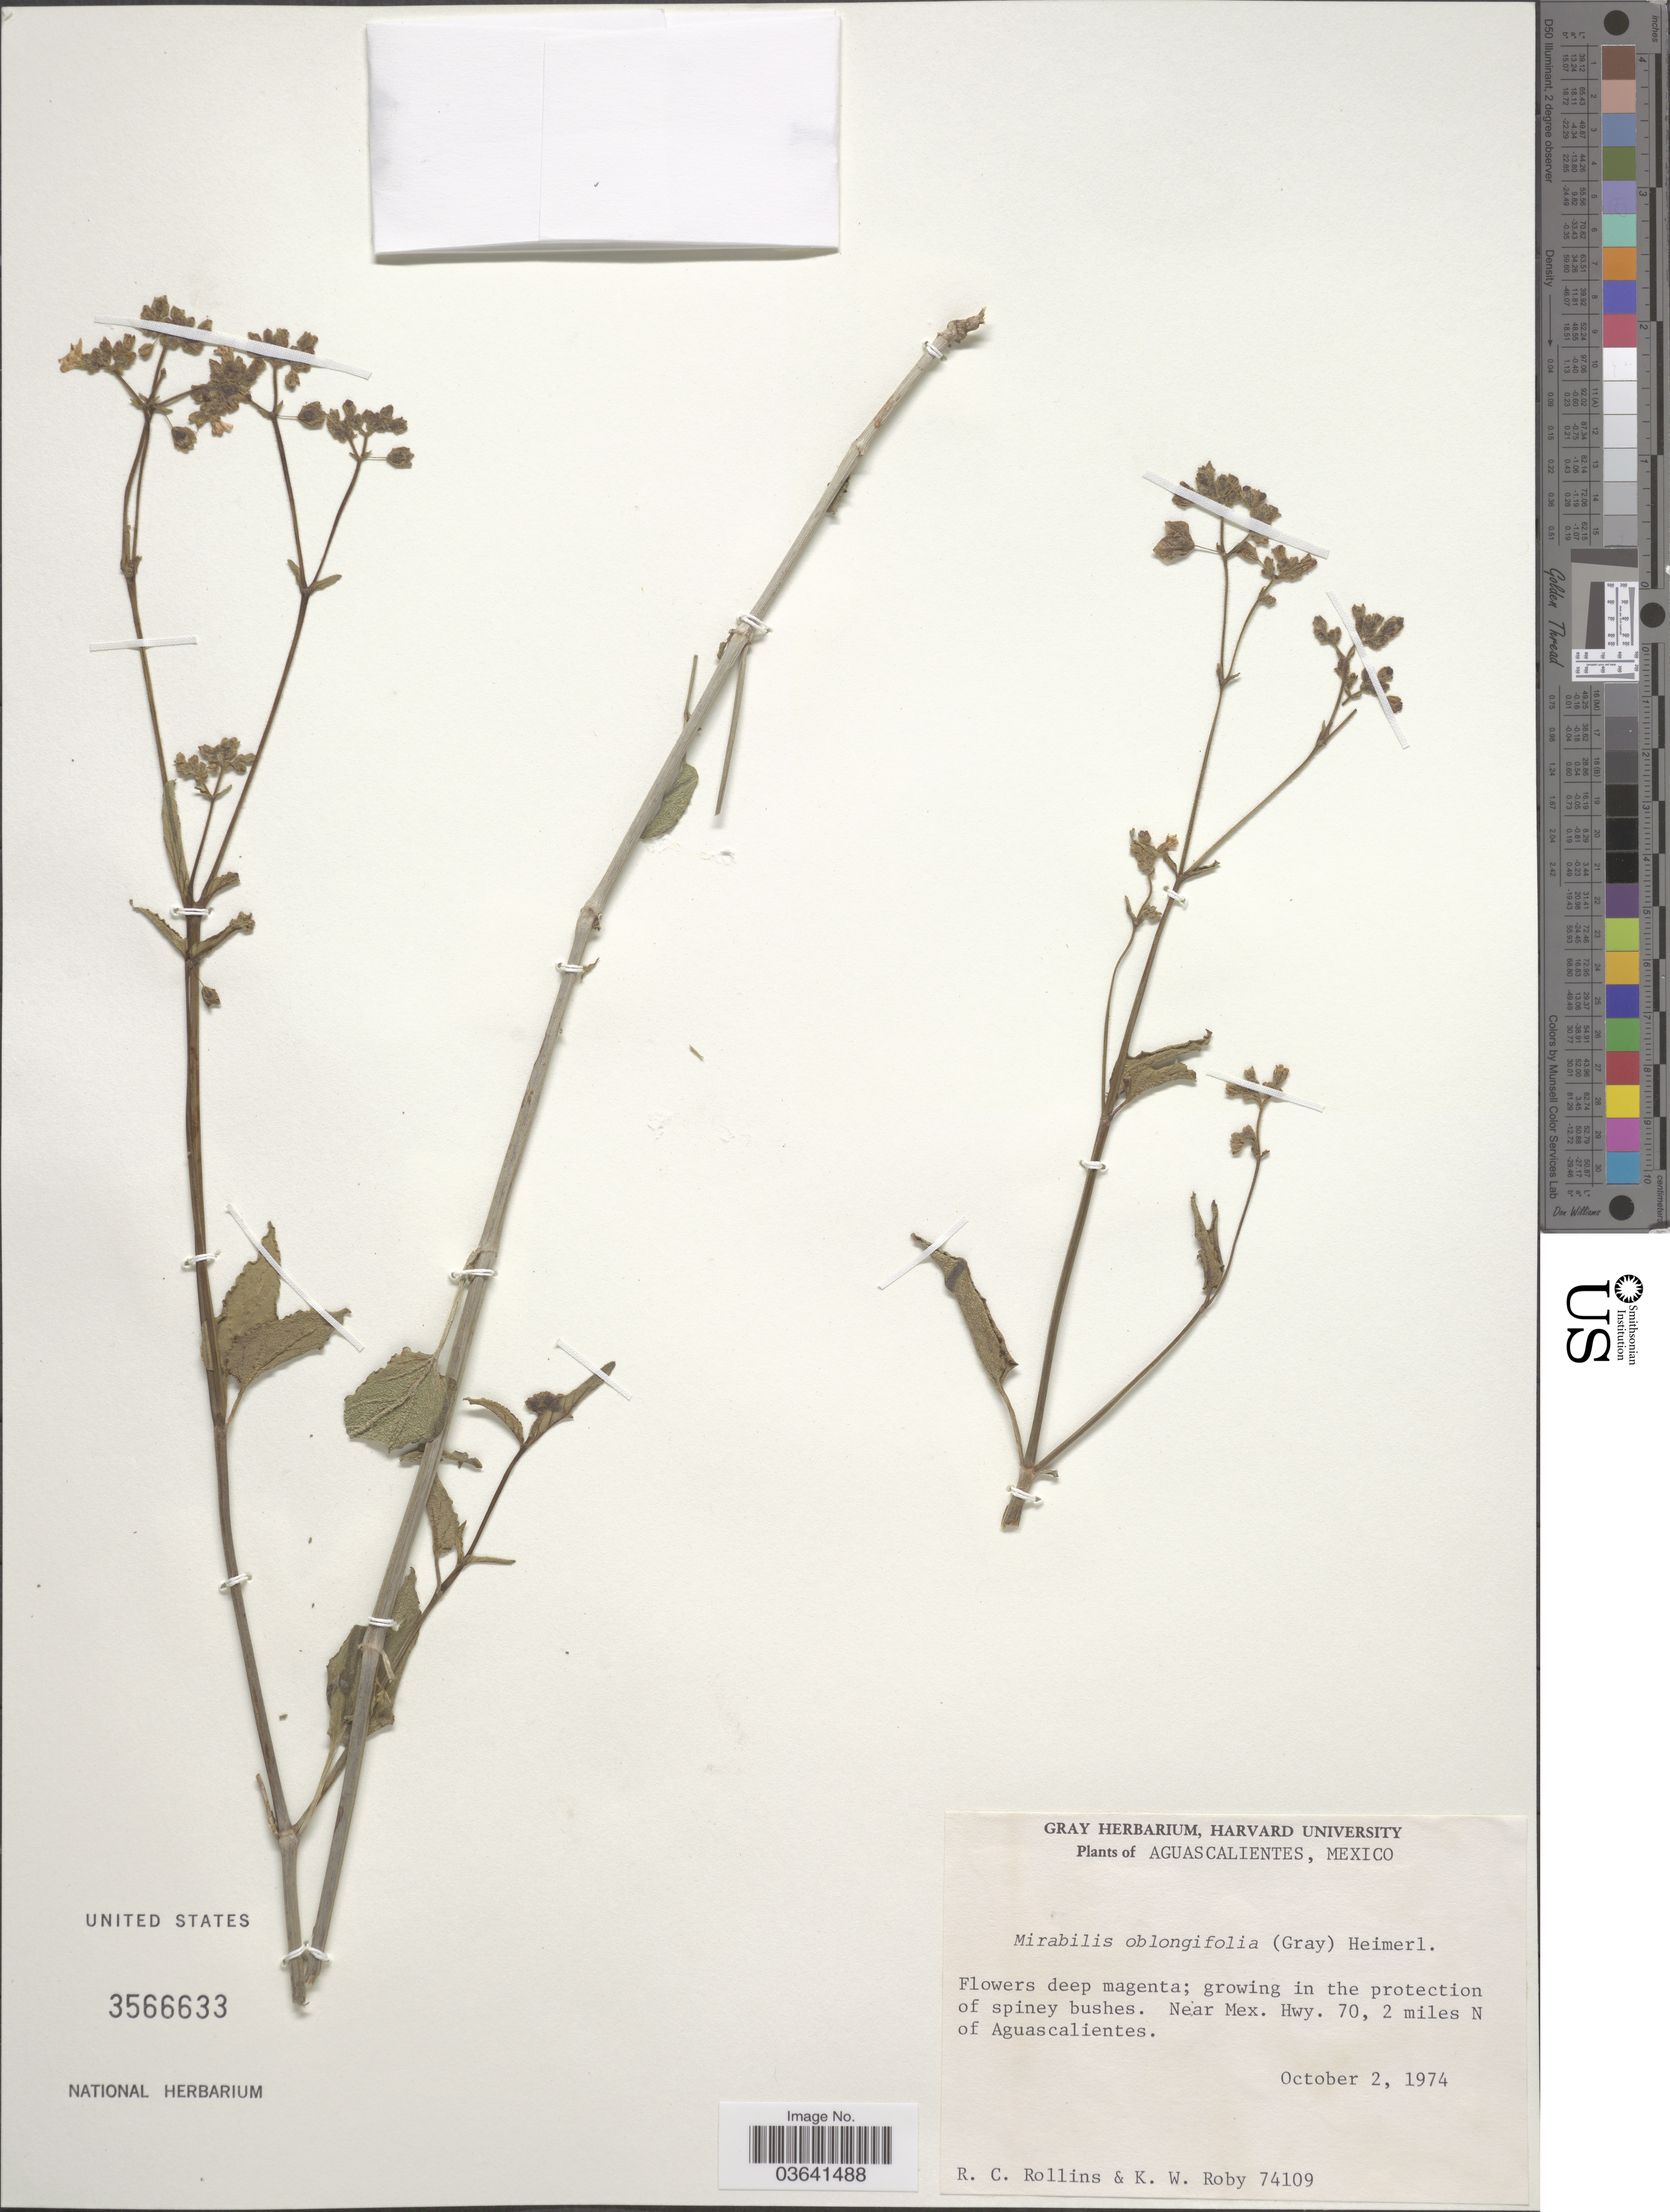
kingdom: Plantae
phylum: Tracheophyta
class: Magnoliopsida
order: Caryophyllales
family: Nyctaginaceae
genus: Mirabilis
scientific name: Mirabilis oblongifolia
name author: (A. Gray) Heimerl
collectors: R. C. Rollins & K. W. Roby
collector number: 74109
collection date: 1974-10-02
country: Mexico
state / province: Aguascalientes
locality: Near Mex. Hwy. 70, 2 miles N of Aguascalientes.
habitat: growing in the protection of spiney bushes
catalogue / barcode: US 3566633